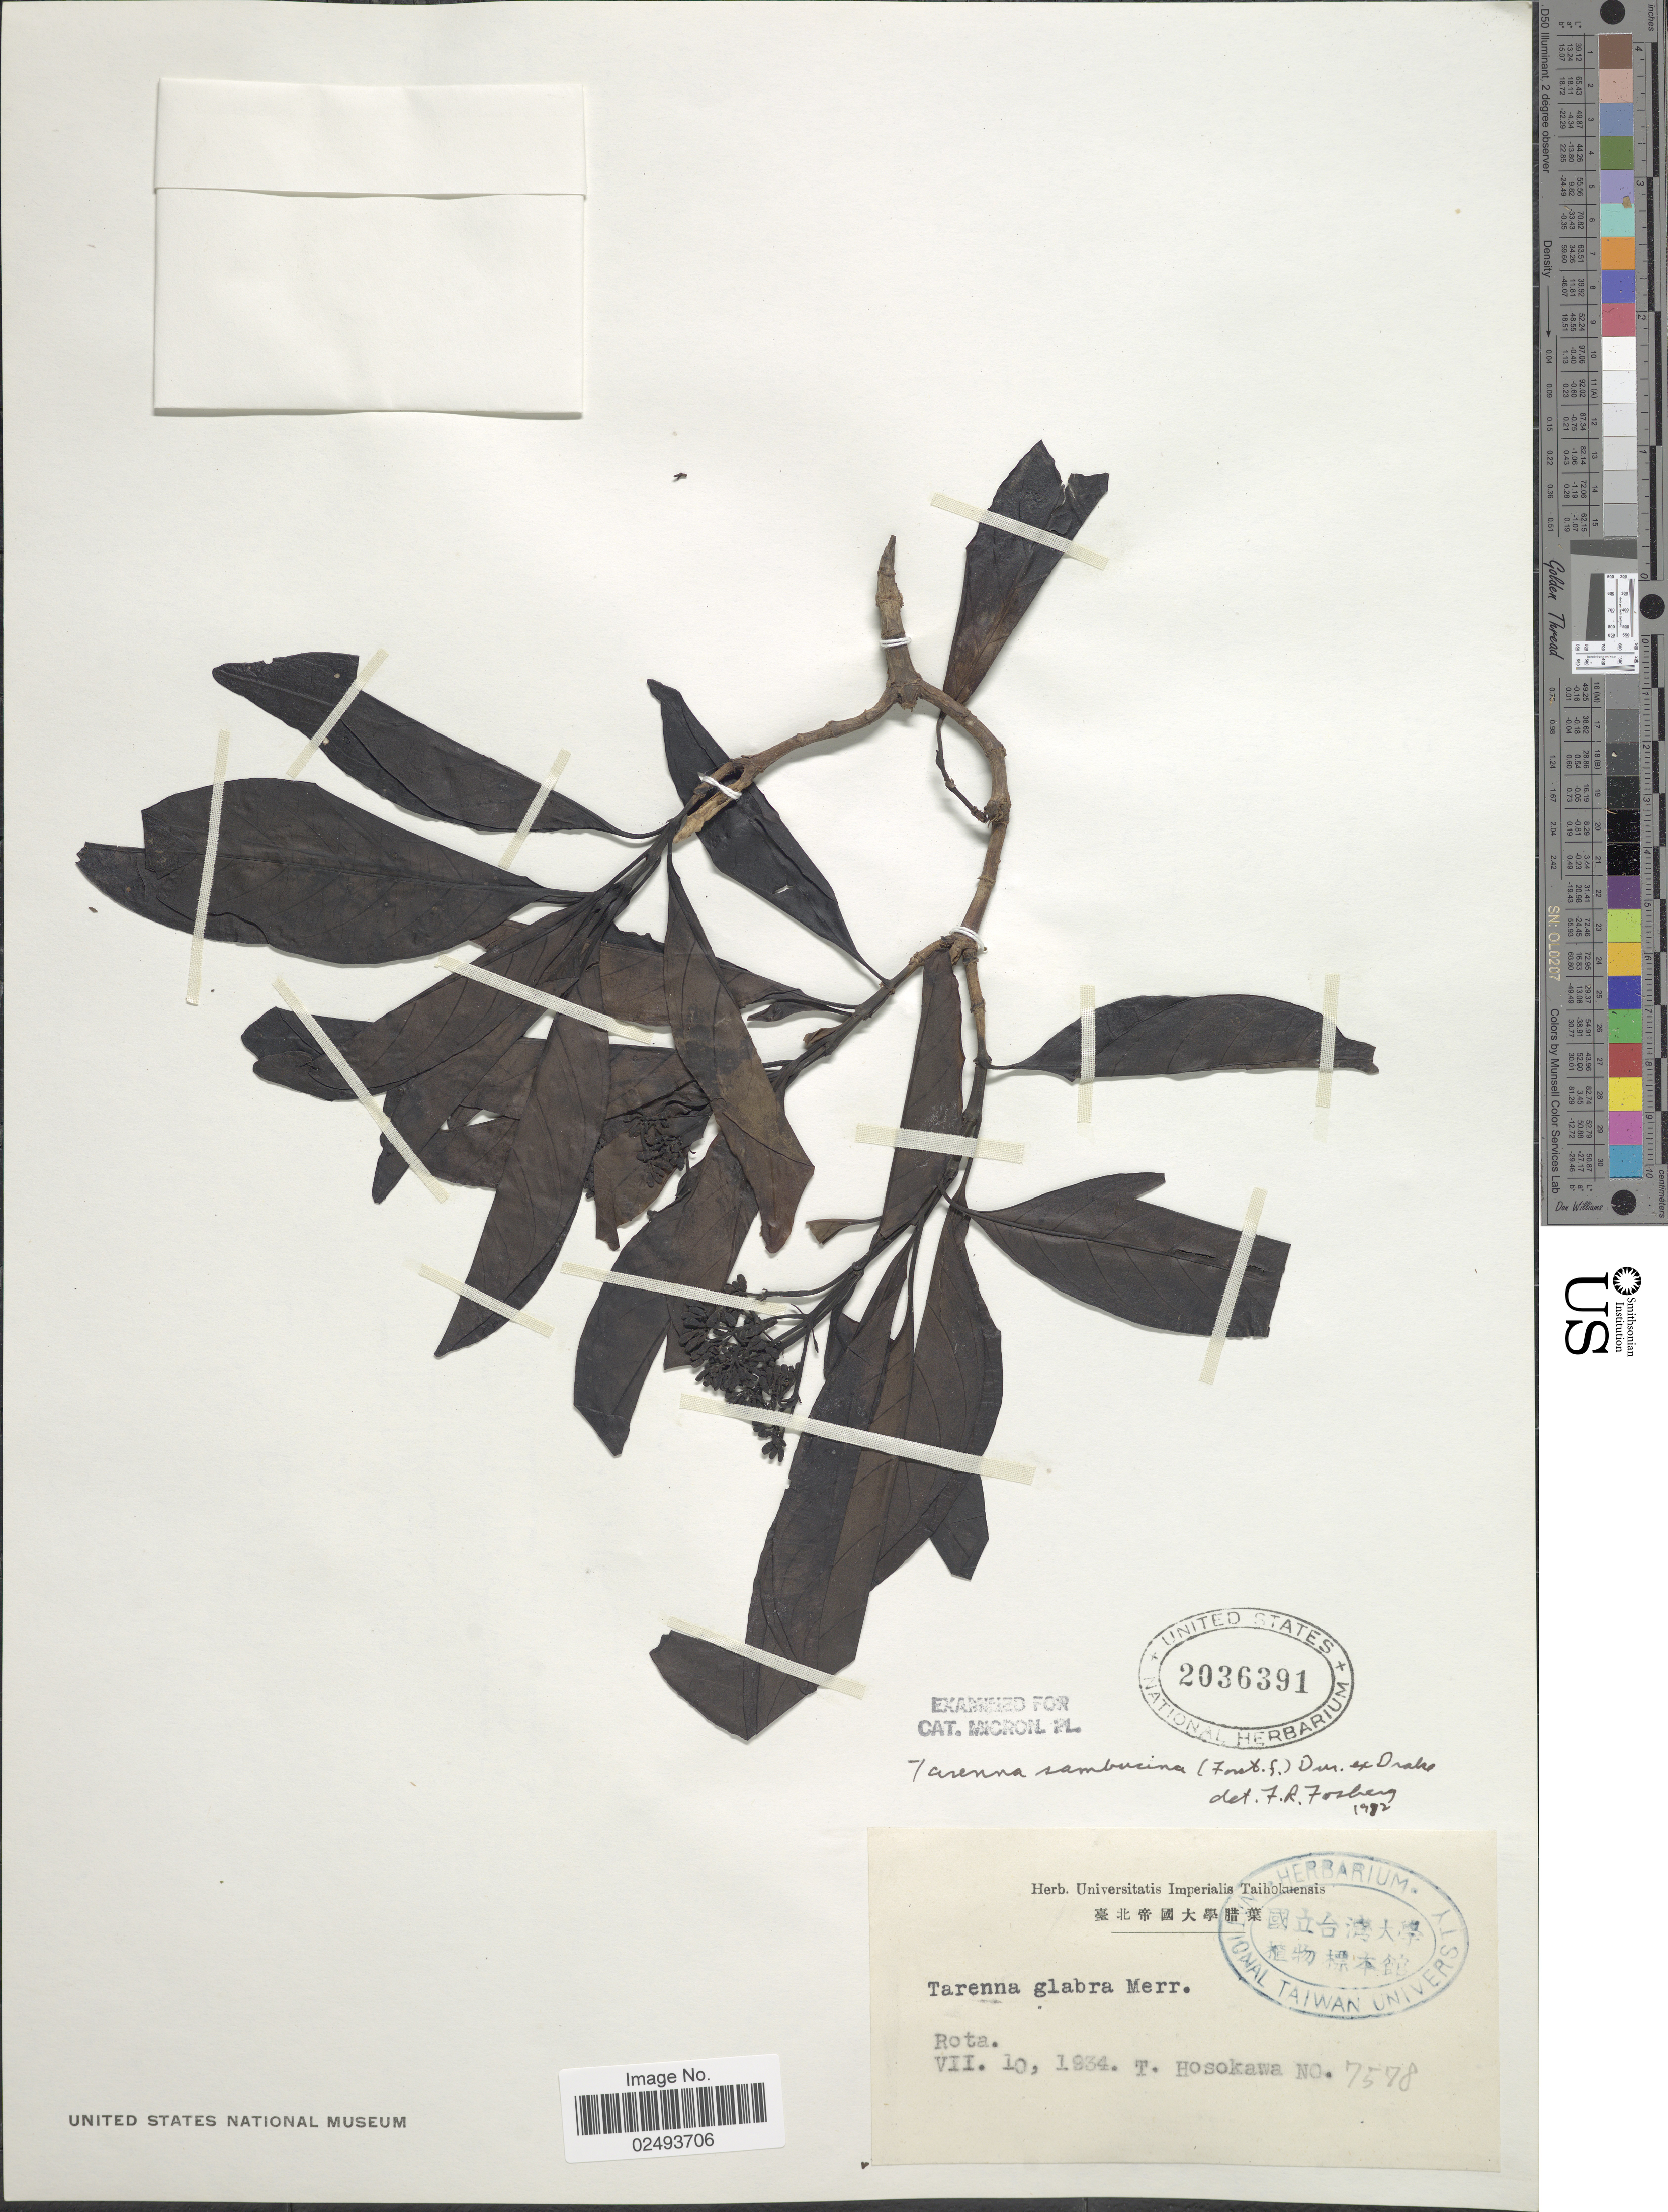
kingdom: Plantae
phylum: Tracheophyta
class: Magnoliopsida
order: Gentianales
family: Rubiaceae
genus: Tarenna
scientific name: Tarenna sambucina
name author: (G. Forst.) Drake ex Durand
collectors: T. Hosokawa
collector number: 7578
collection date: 1934-07-10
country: Northern Mariana Islands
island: Rota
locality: Rota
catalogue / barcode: US 2036391